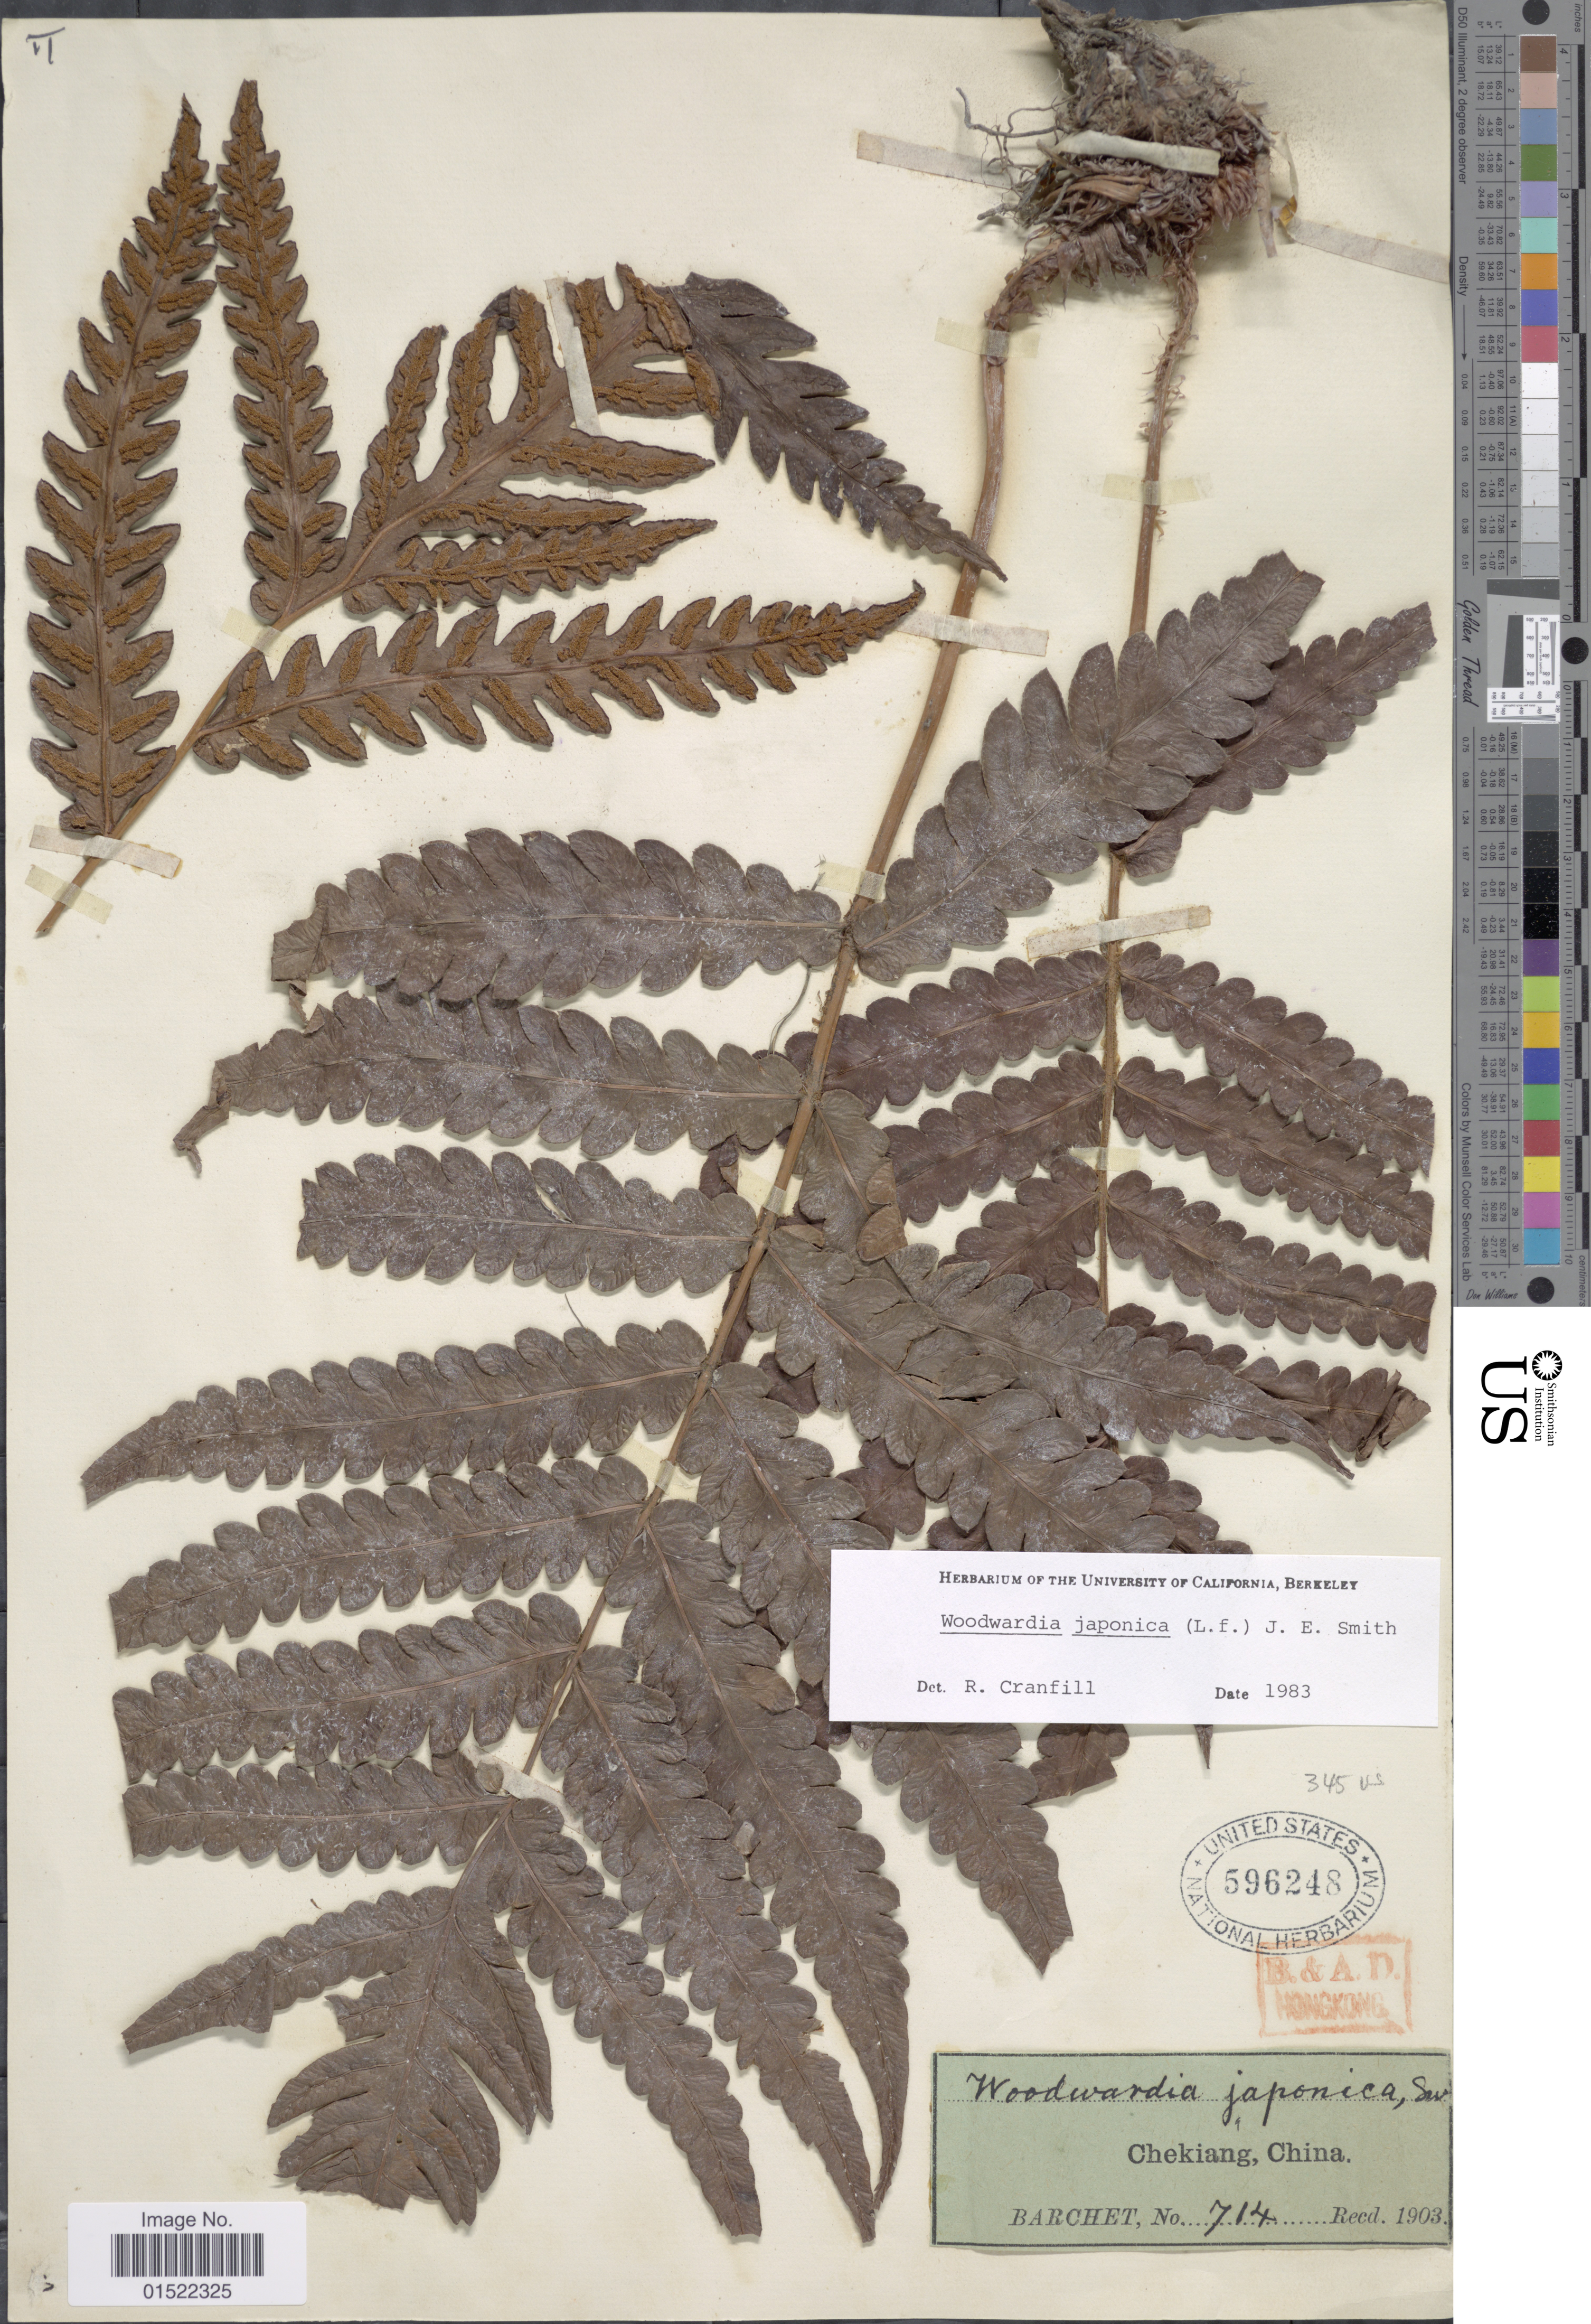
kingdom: Plantae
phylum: Tracheophyta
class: Polypodiopsida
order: Polypodiales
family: Blechnaceae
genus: Woodwardia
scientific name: Woodwardia japonica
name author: (L. f.) Sm.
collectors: Barchet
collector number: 714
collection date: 1903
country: China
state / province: Zhejiang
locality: Chekiang, China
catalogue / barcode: US 596248